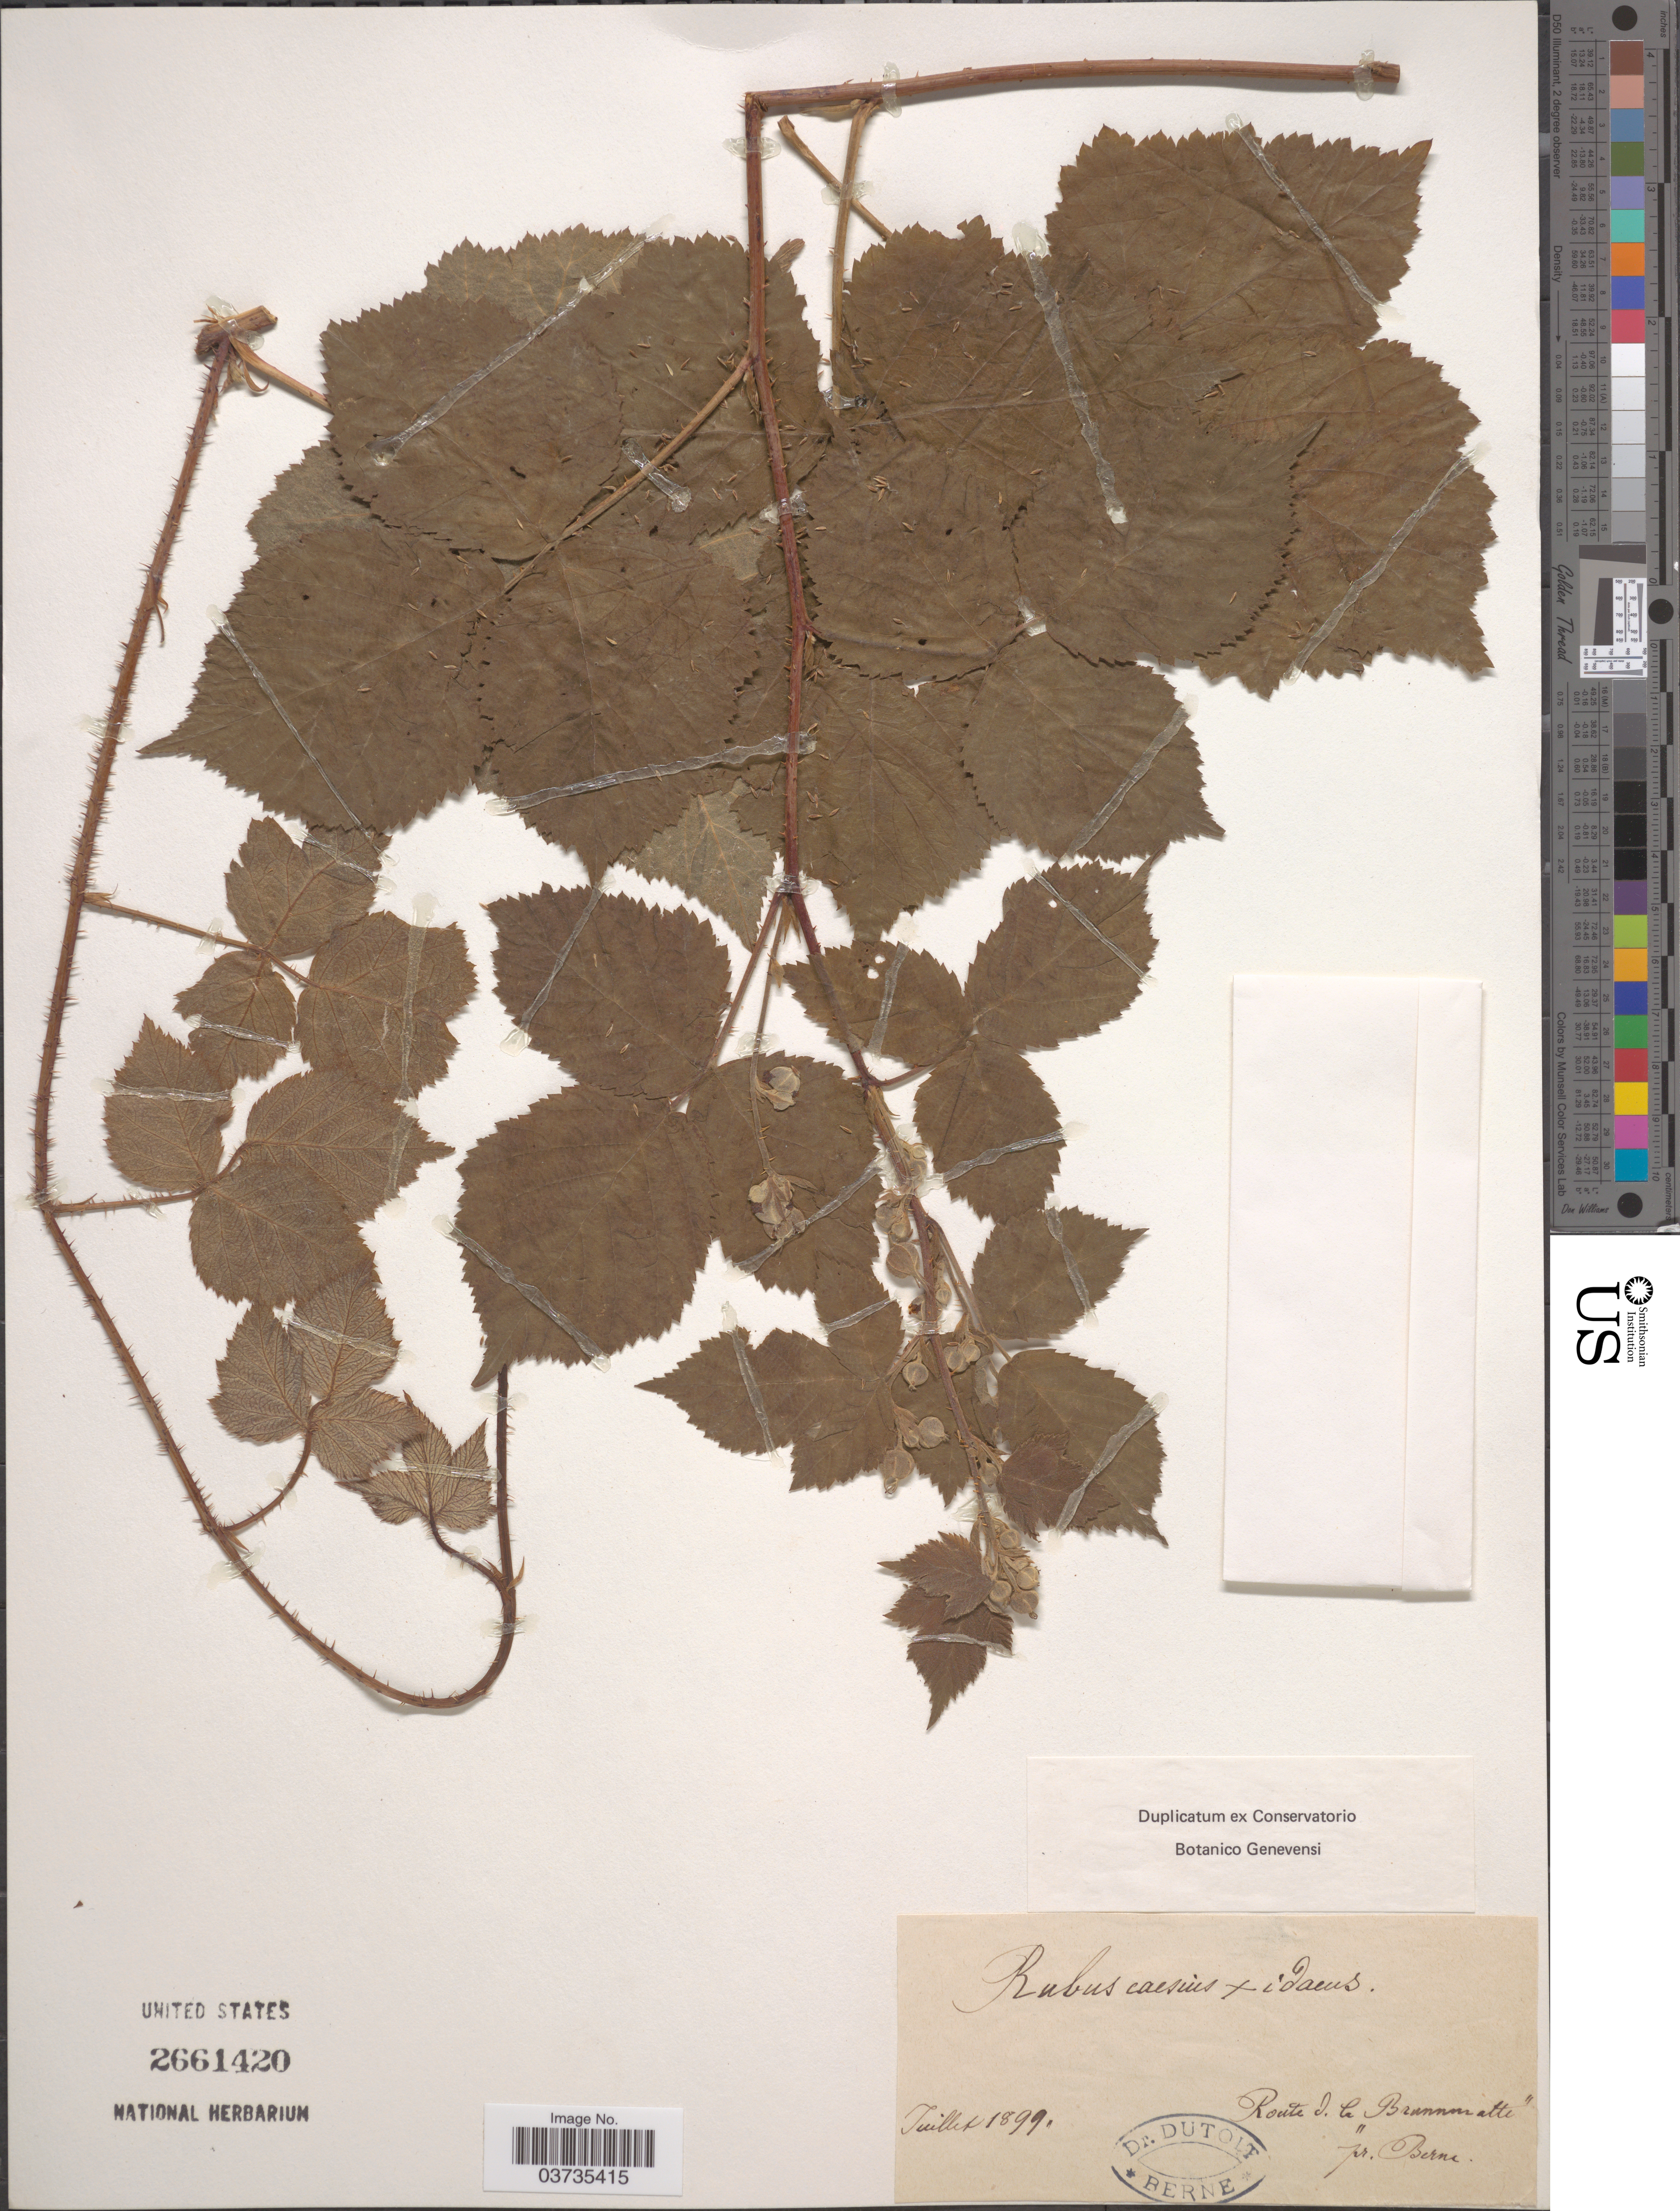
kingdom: Plantae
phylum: Tracheophyta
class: Magnoliopsida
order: Rosales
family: Rosaceae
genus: Rubus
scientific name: Rubus sp.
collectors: Dutoit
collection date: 1899-07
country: Switzerland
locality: Route d. la "Brunnenatte" pr. Berne.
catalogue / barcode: US 2661420